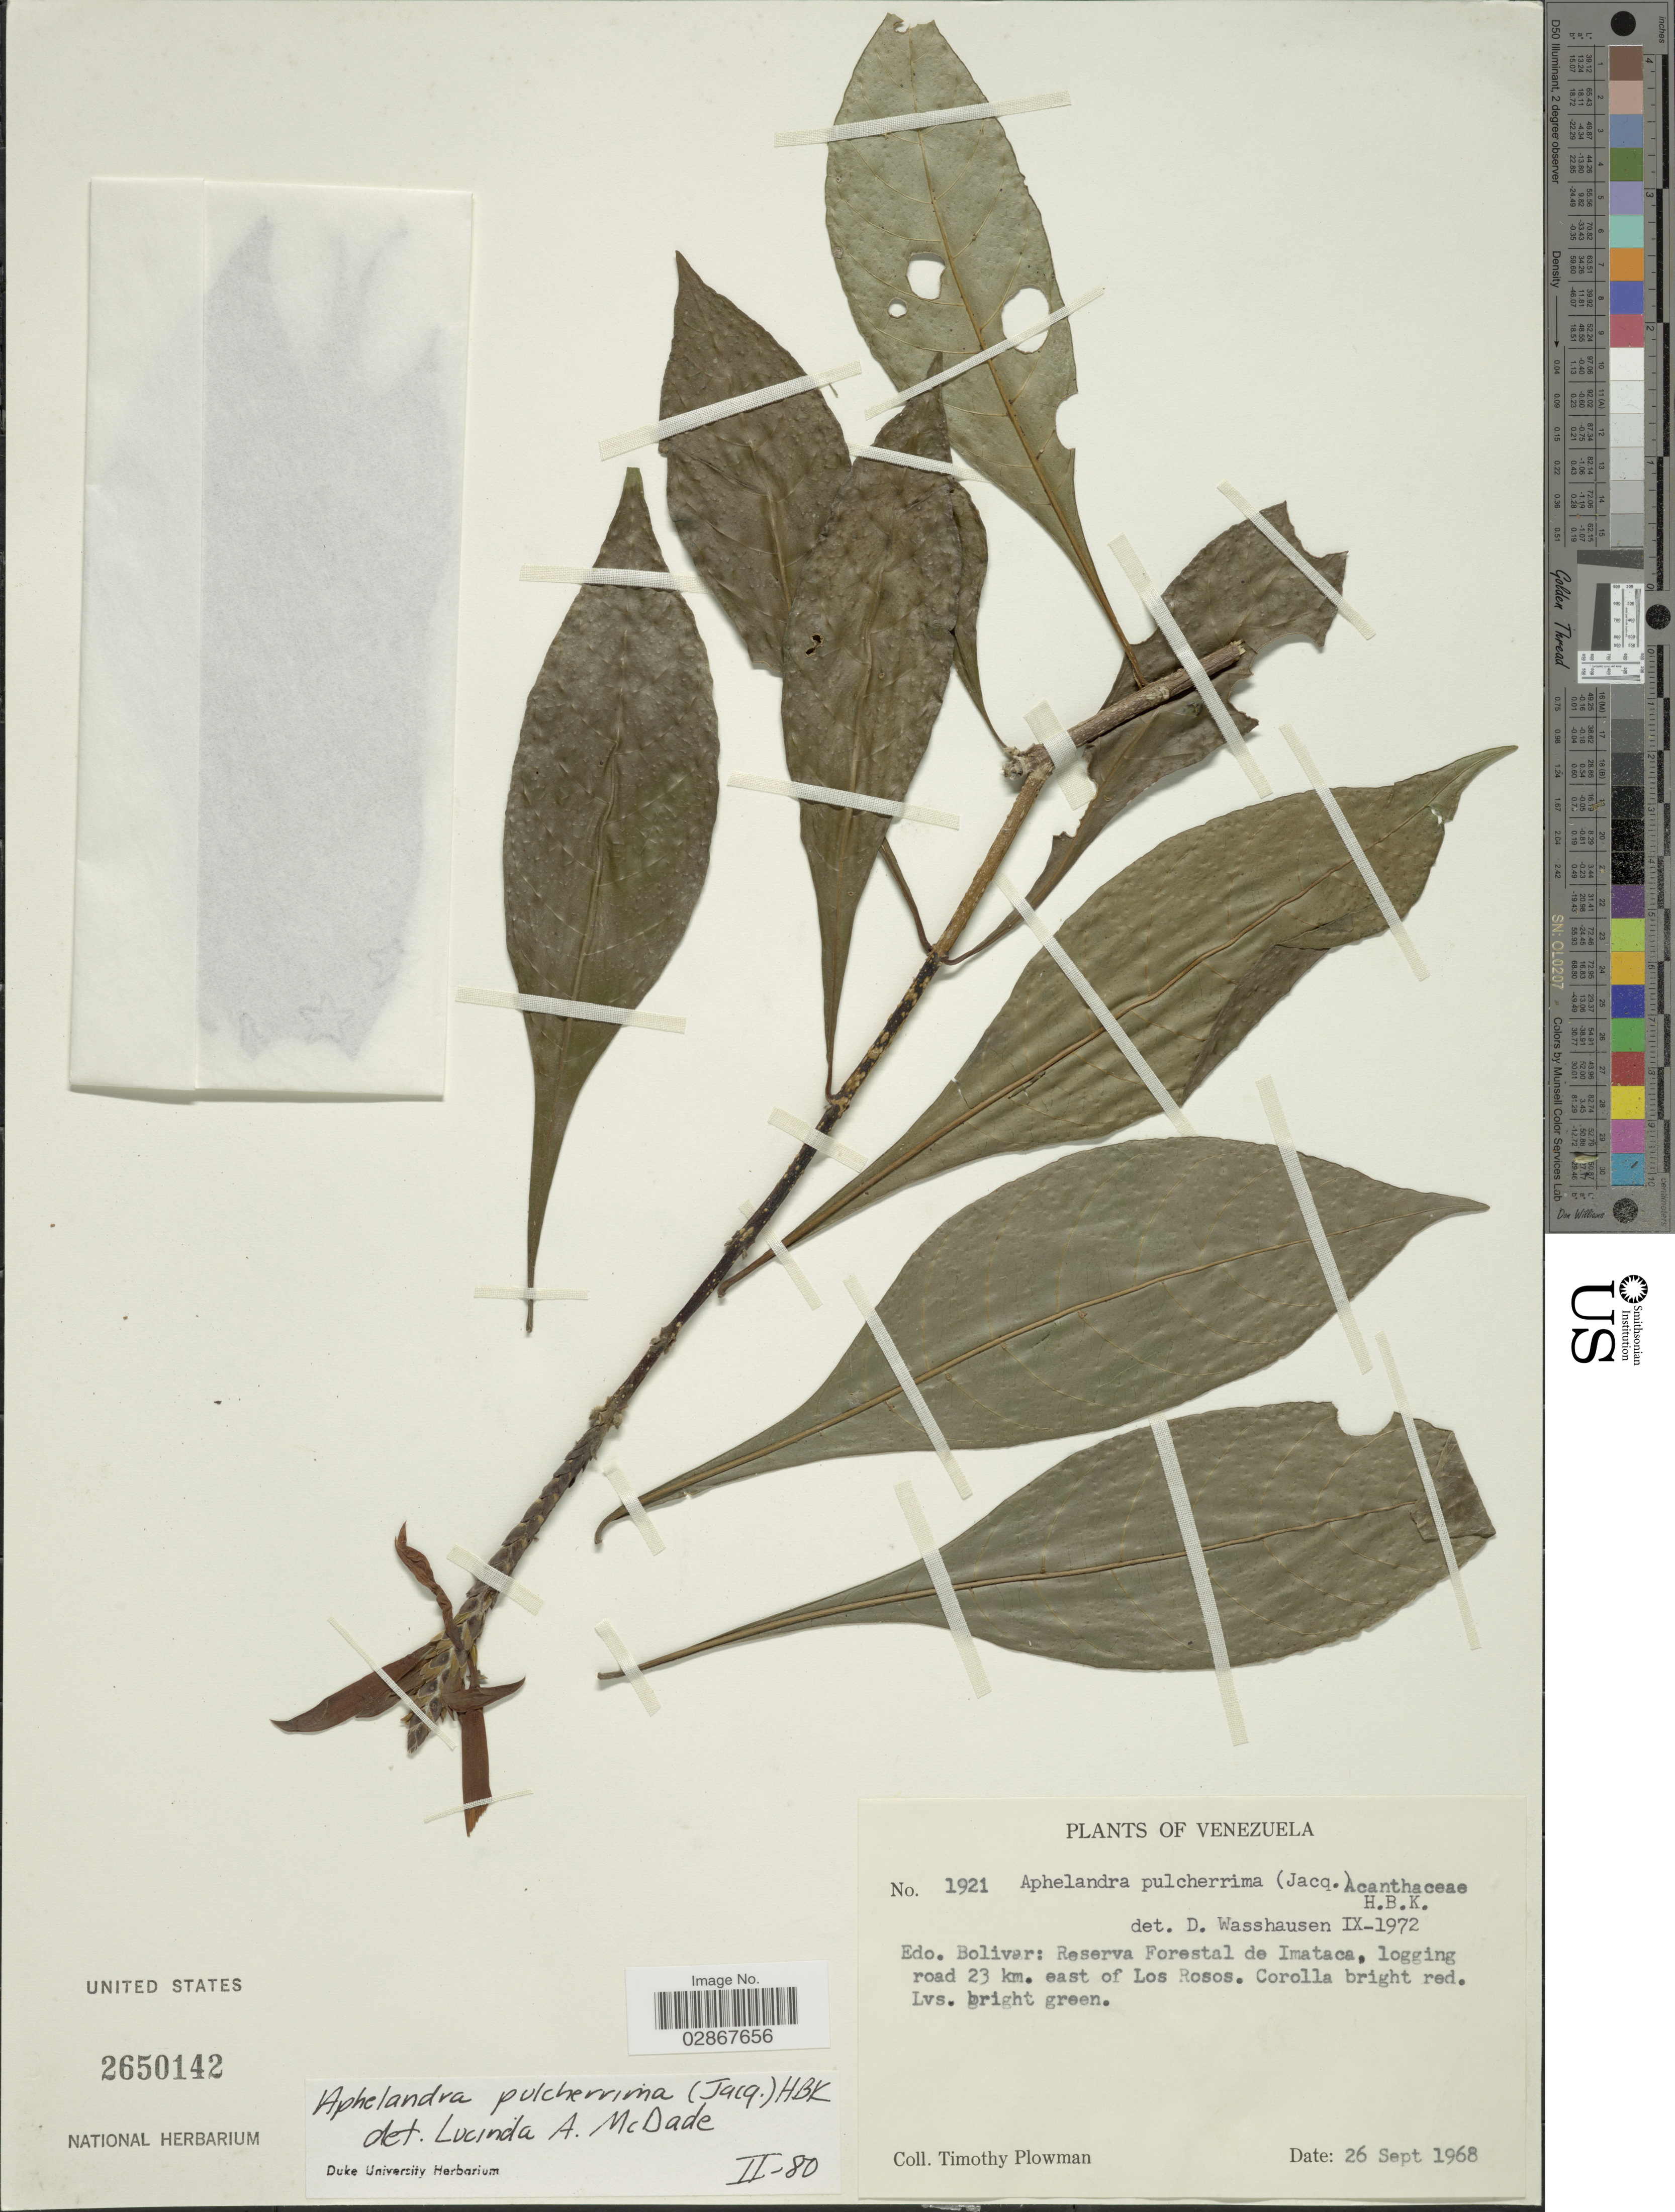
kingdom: Plantae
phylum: Tracheophyta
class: Magnoliopsida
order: Lamiales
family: Acanthaceae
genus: Aphelandra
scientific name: Aphelandra pulcherrima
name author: (Jacq.) Kunth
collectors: T. Plowman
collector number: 1921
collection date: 1968-09-26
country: Venezuela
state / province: Bolivar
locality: Reserva Forestal de Imataca, logging road 23 km. east of Los Rosos.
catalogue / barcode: US 2650142